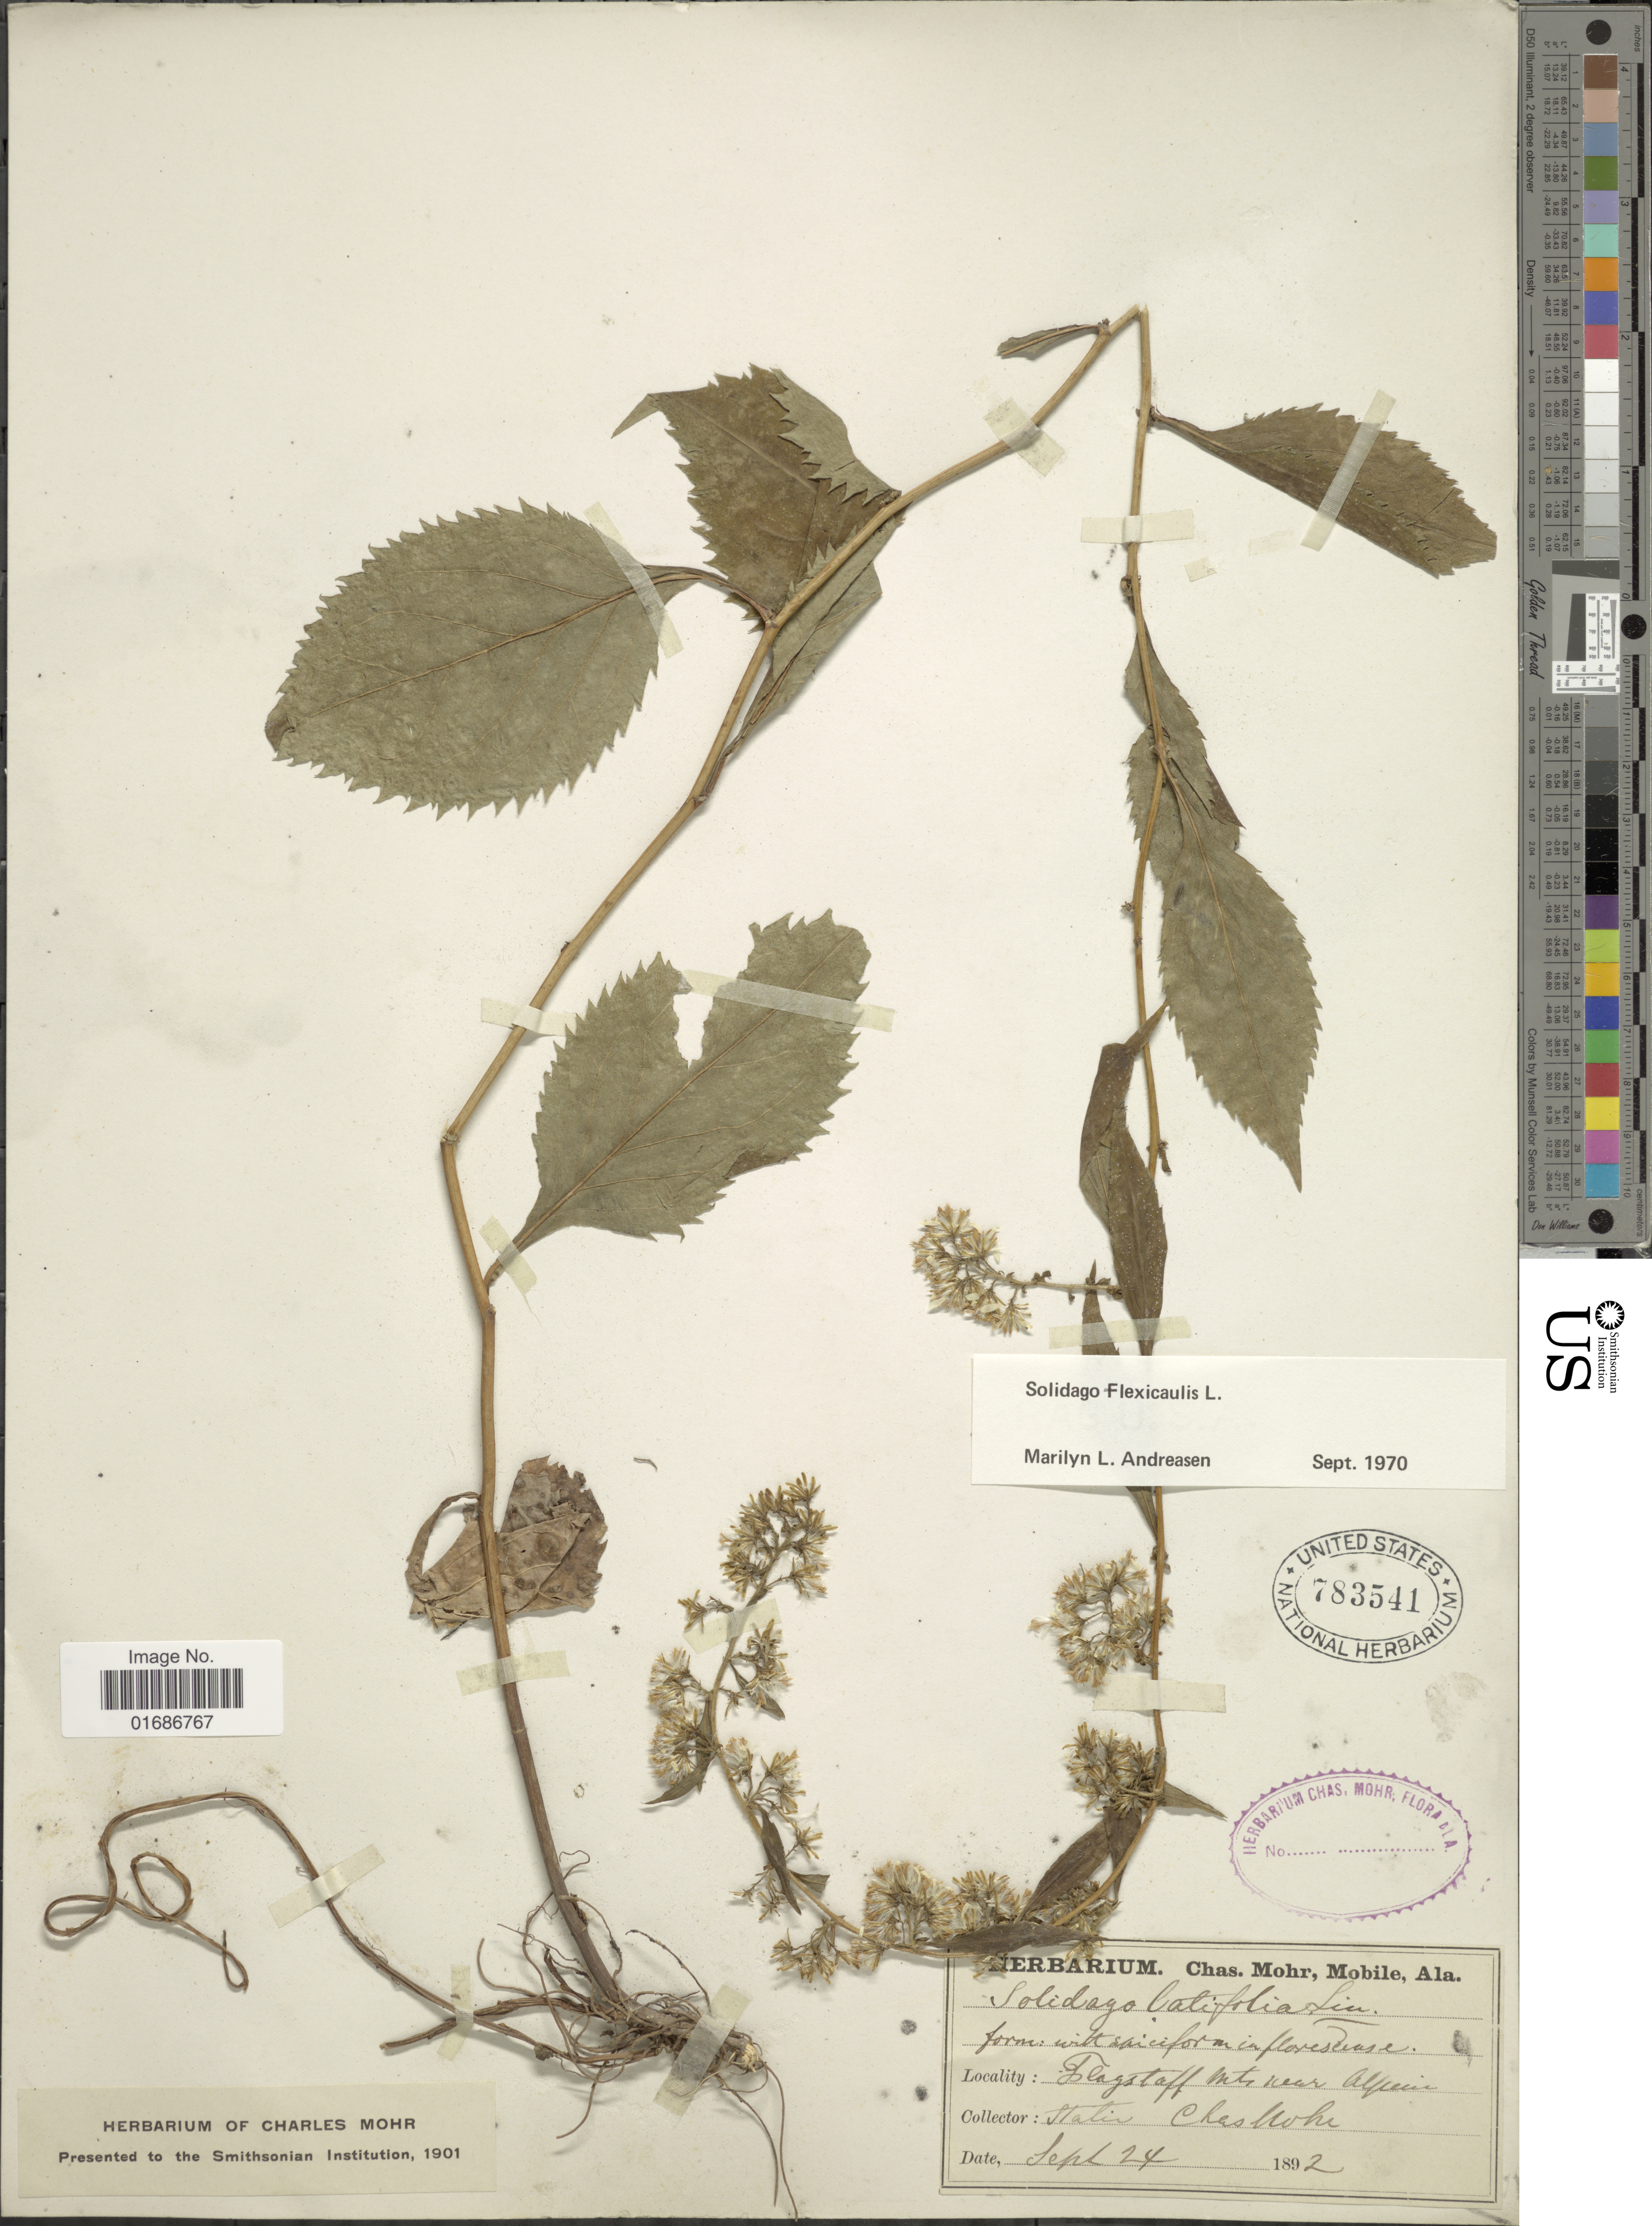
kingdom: Plantae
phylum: Tracheophyta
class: Magnoliopsida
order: Asterales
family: Asteraceae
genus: Solidago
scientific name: Solidago flexicaulis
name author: L.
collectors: C. T. Mohr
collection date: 1892-09-24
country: United States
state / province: Arizona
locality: Flagstaff mts near Alloquin, Station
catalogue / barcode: US 783541